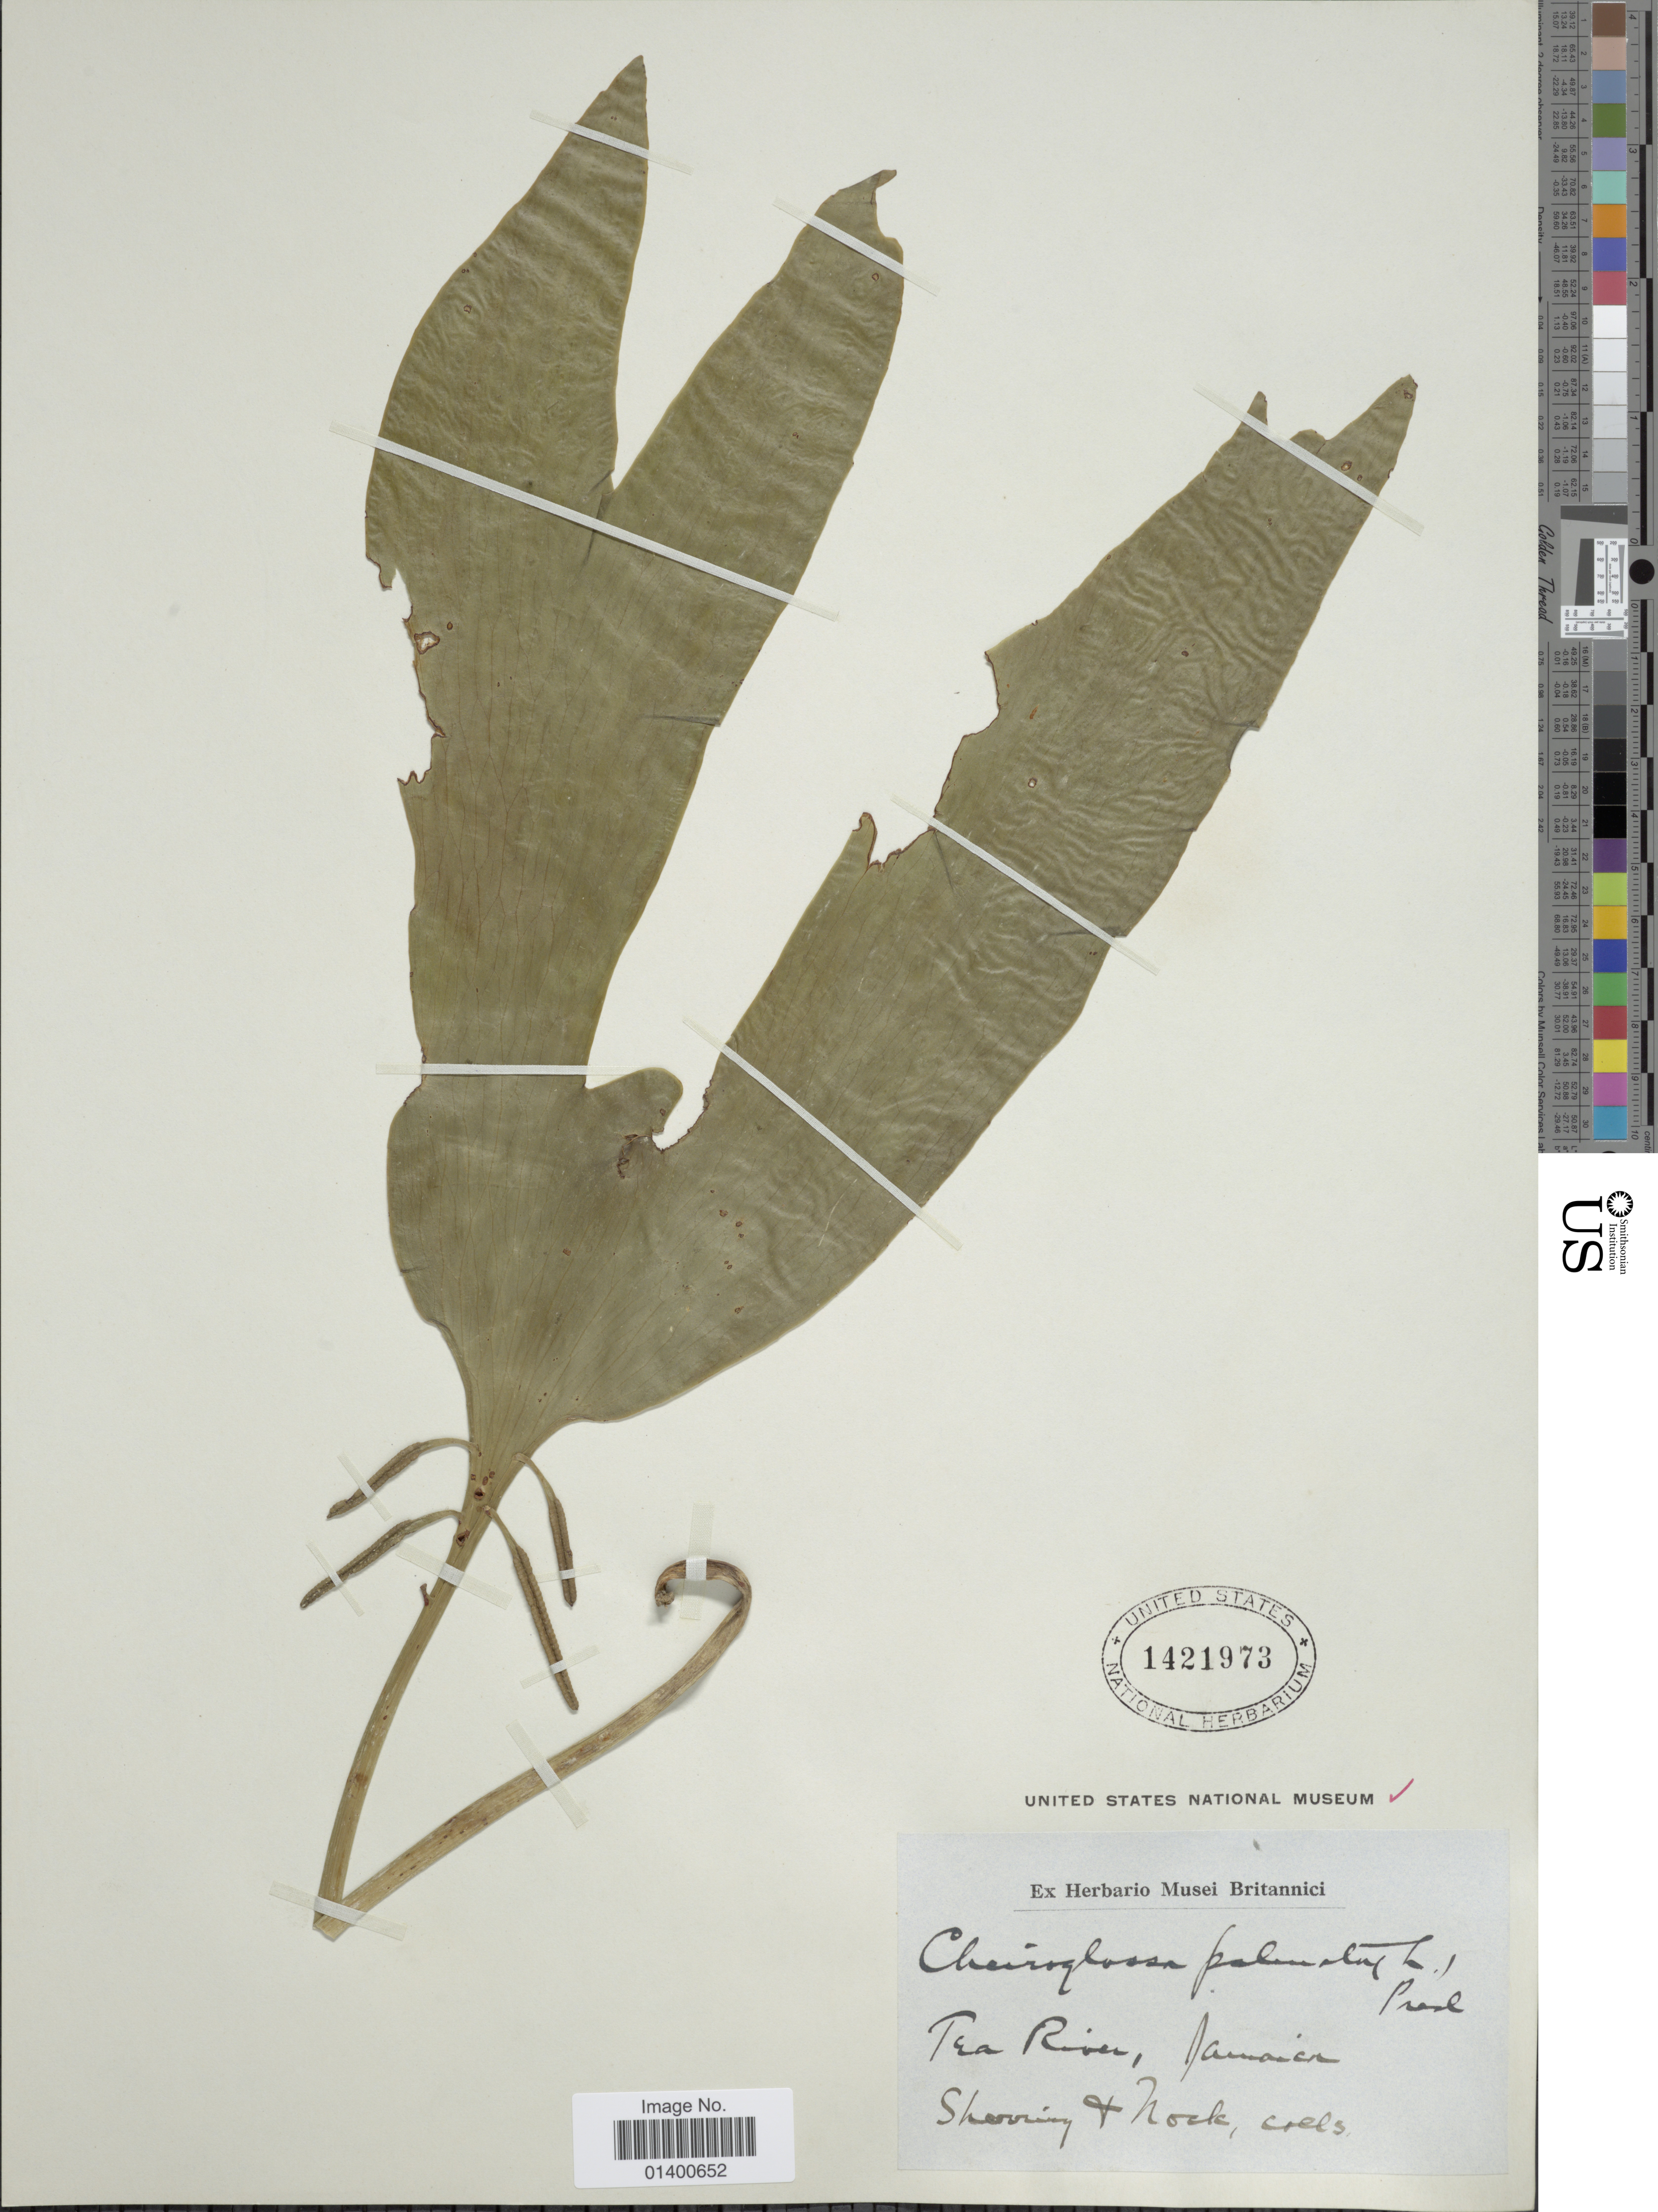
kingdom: Plantae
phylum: Tracheophyta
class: Polypodiopsida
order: Ophioglossales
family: Ophioglossaceae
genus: Cheiroglossa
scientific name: Cheiroglossa palmata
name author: (L.) C. Presl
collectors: Sherring & Nock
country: Jamaica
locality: Tea River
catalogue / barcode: US 1421973